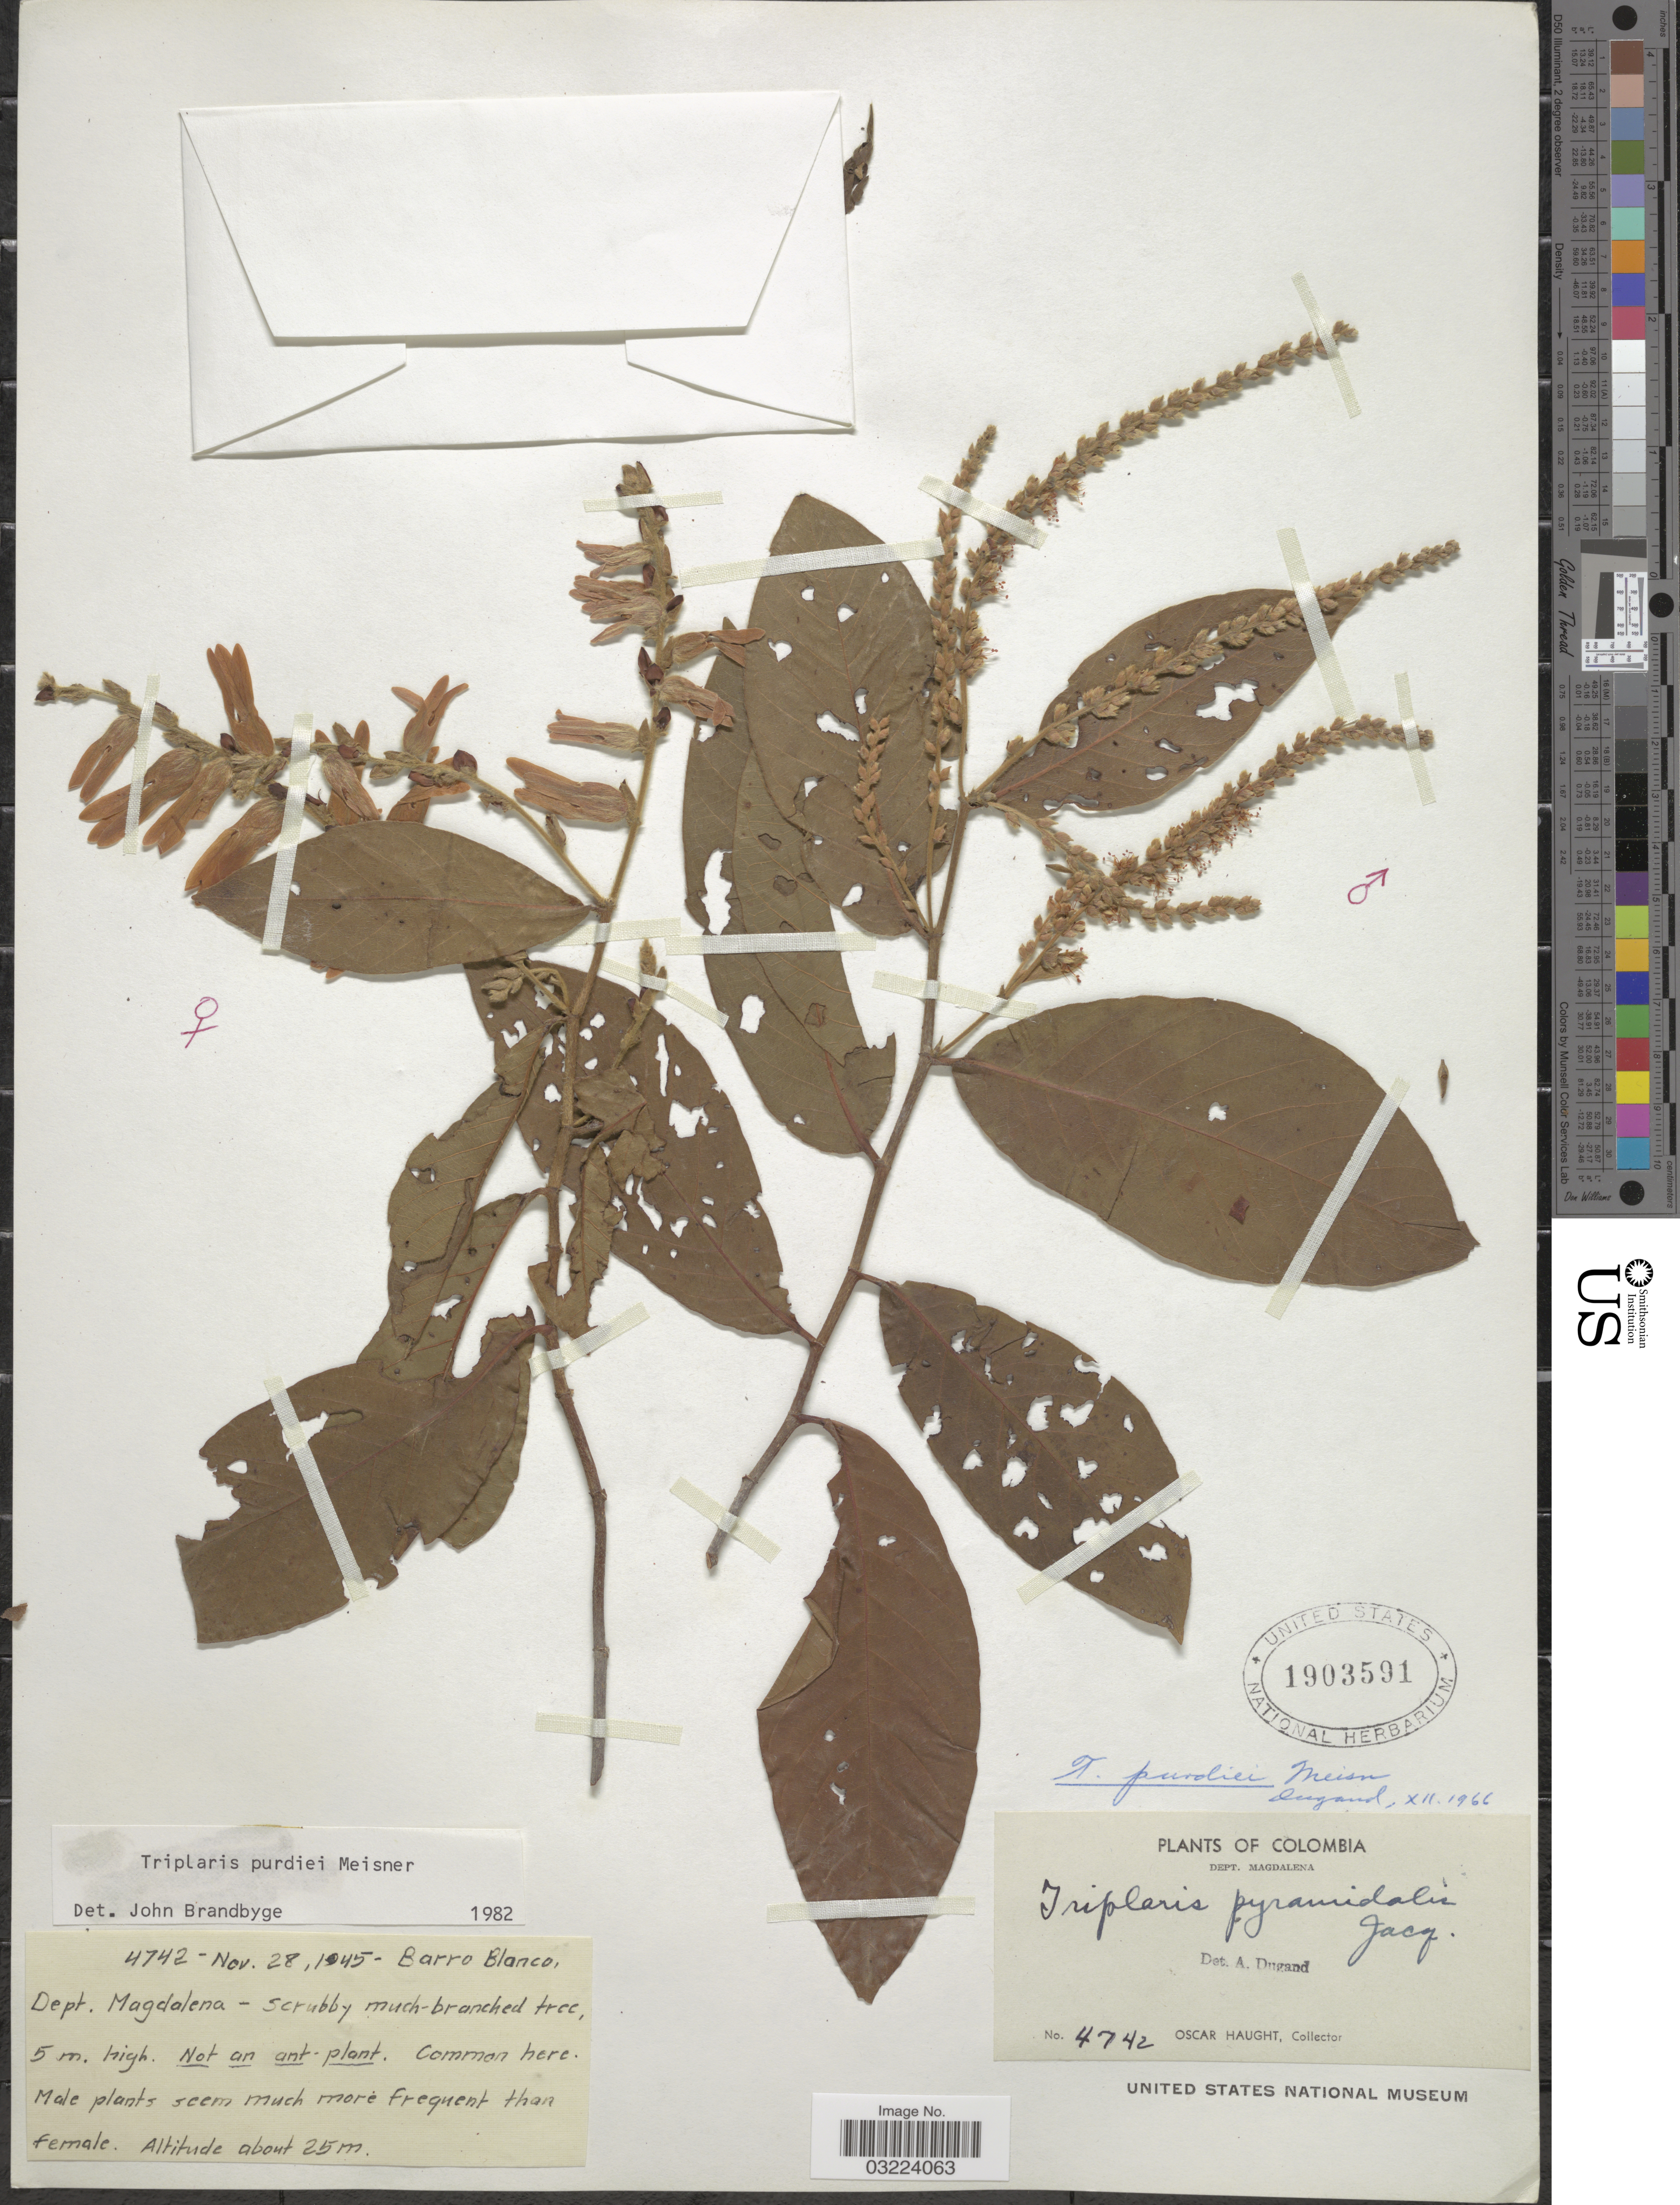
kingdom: Plantae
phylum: Tracheophyta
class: Magnoliopsida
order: Caryophyllales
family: Polygonaceae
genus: Triplaris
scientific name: Triplaris purdiei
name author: Meisn.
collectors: O. Haught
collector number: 4742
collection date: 1945-11-28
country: Colombia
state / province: Magdalena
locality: Barro Blanco, Dept. Magdalena.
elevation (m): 25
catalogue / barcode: US 1903591